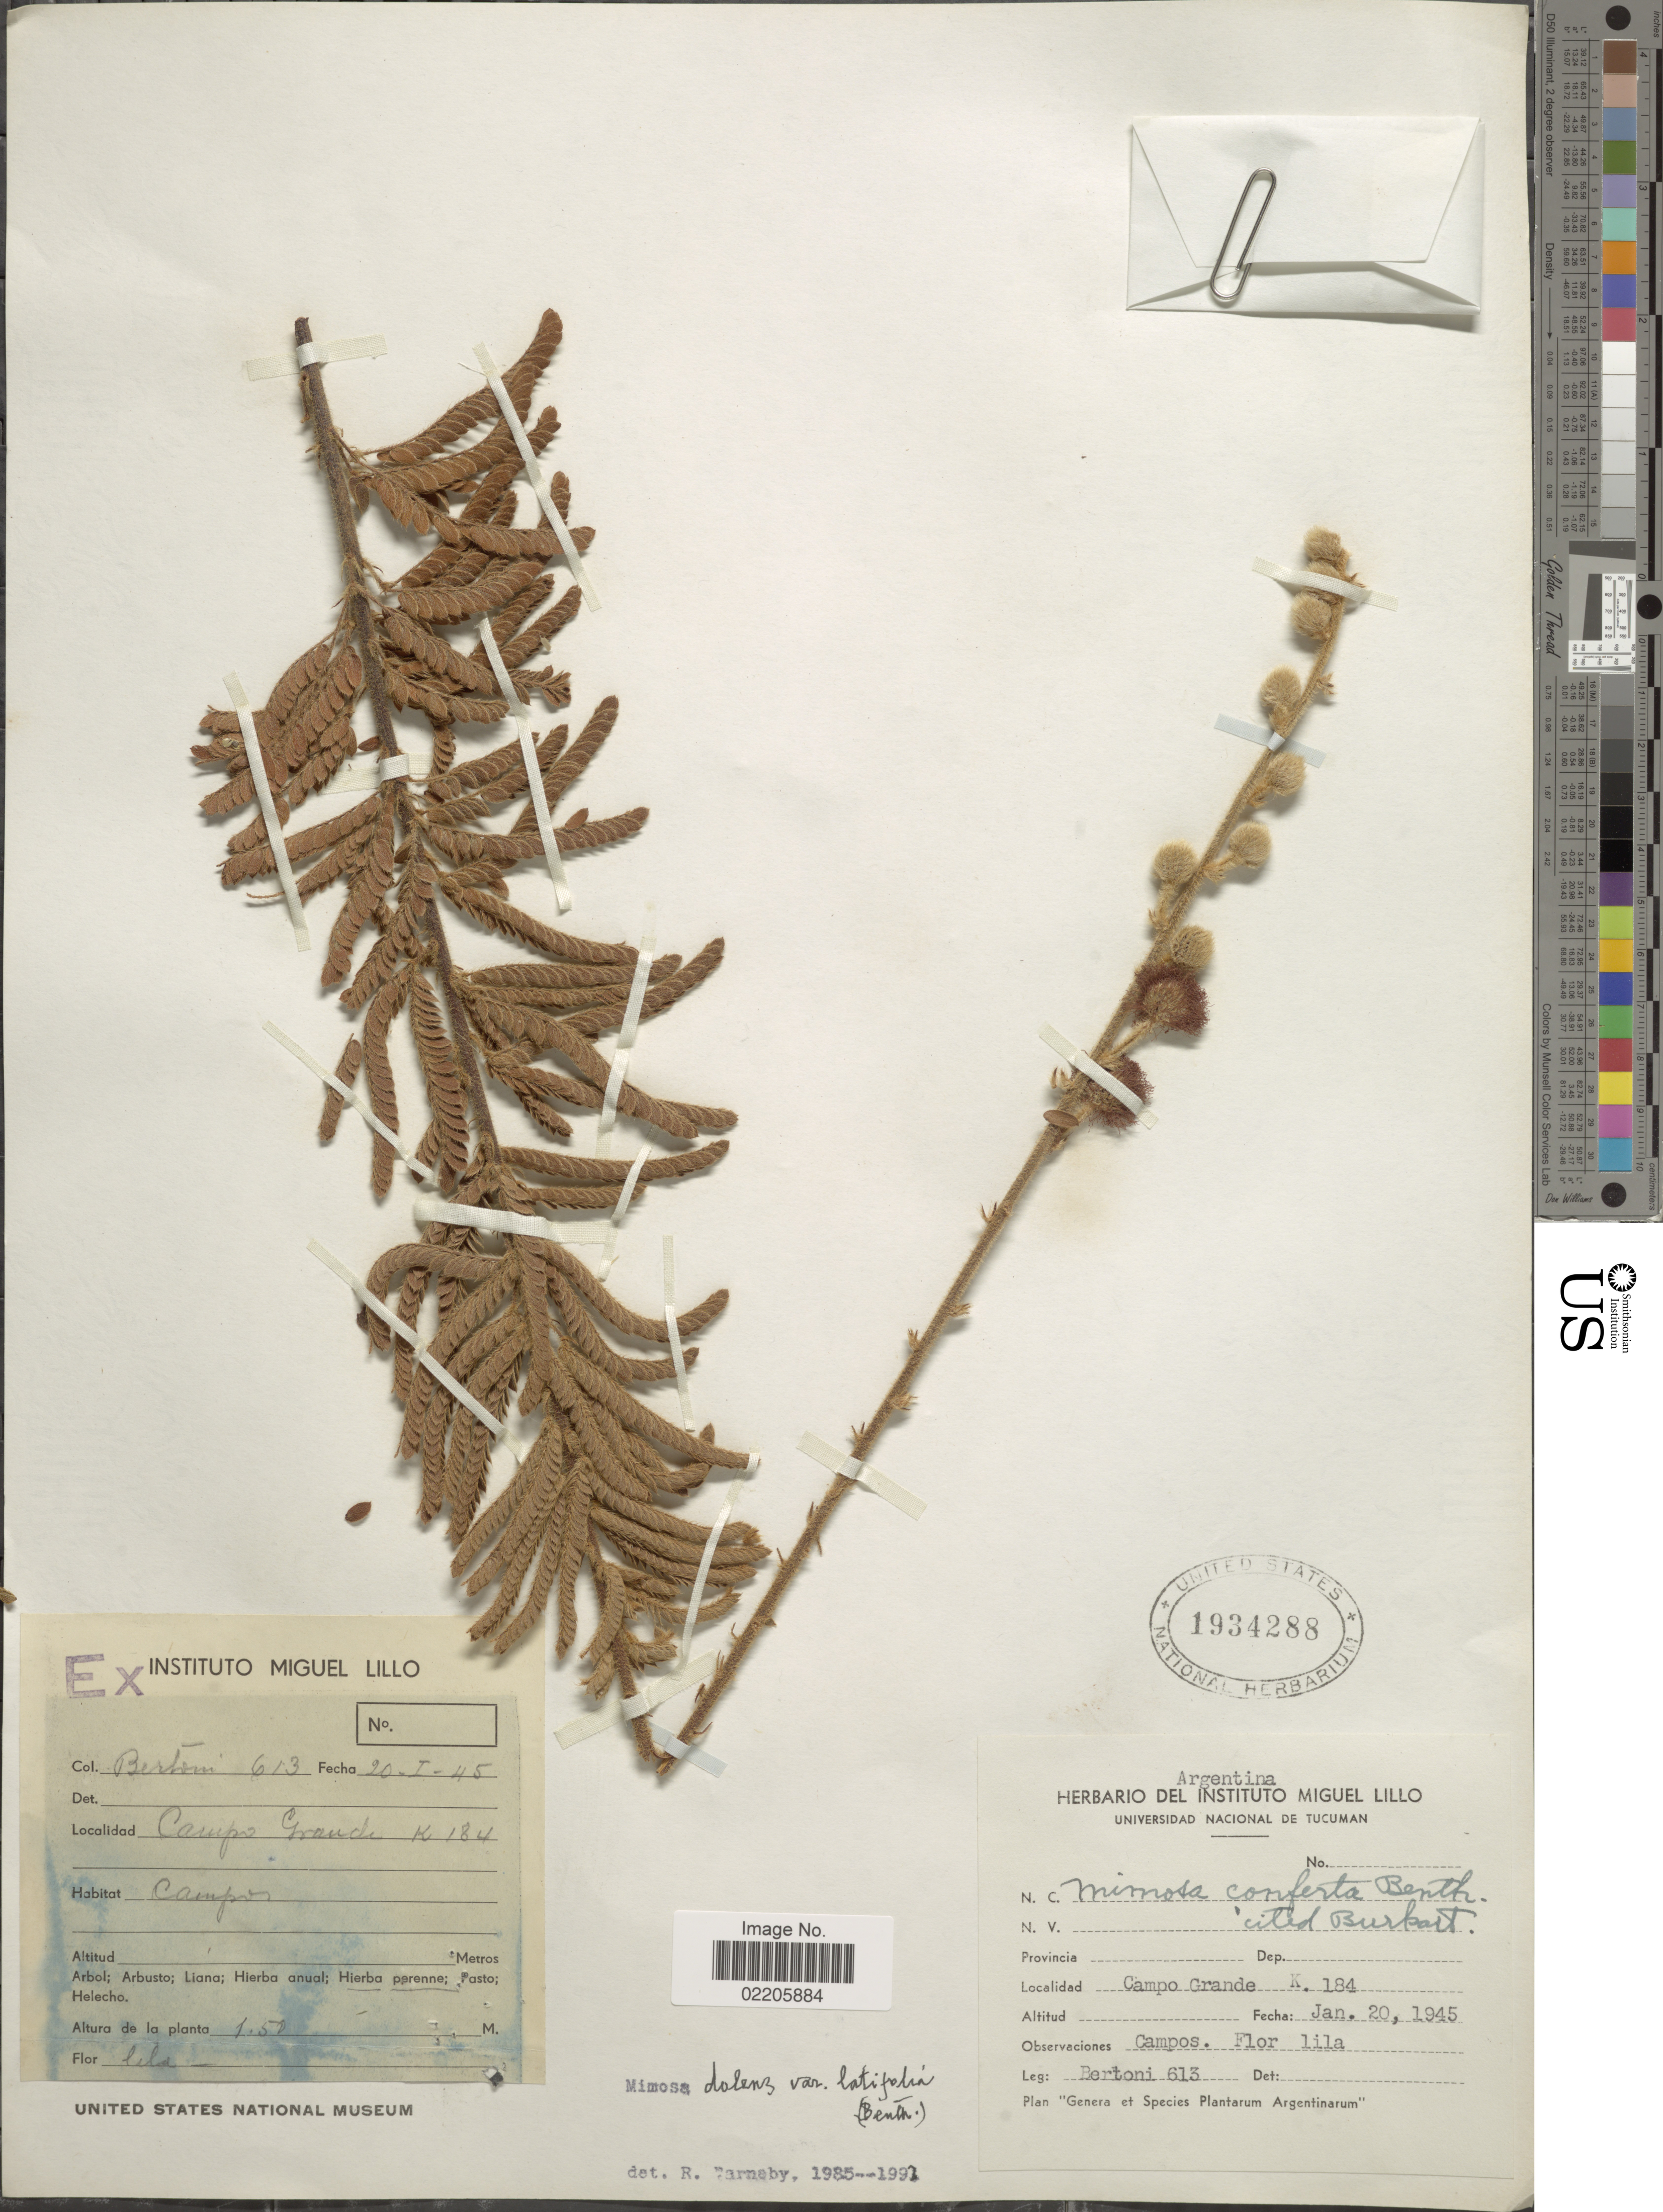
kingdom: Plantae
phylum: Tracheophyta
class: Magnoliopsida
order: Fabales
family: Fabaceae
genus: Mimosa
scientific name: Mimosa dolens var. latifolia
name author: (Benth.) Barneby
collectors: -- Bertoni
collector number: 613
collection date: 1945-01-20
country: Argentina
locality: Campo Grande K. 184.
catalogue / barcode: US 1934288